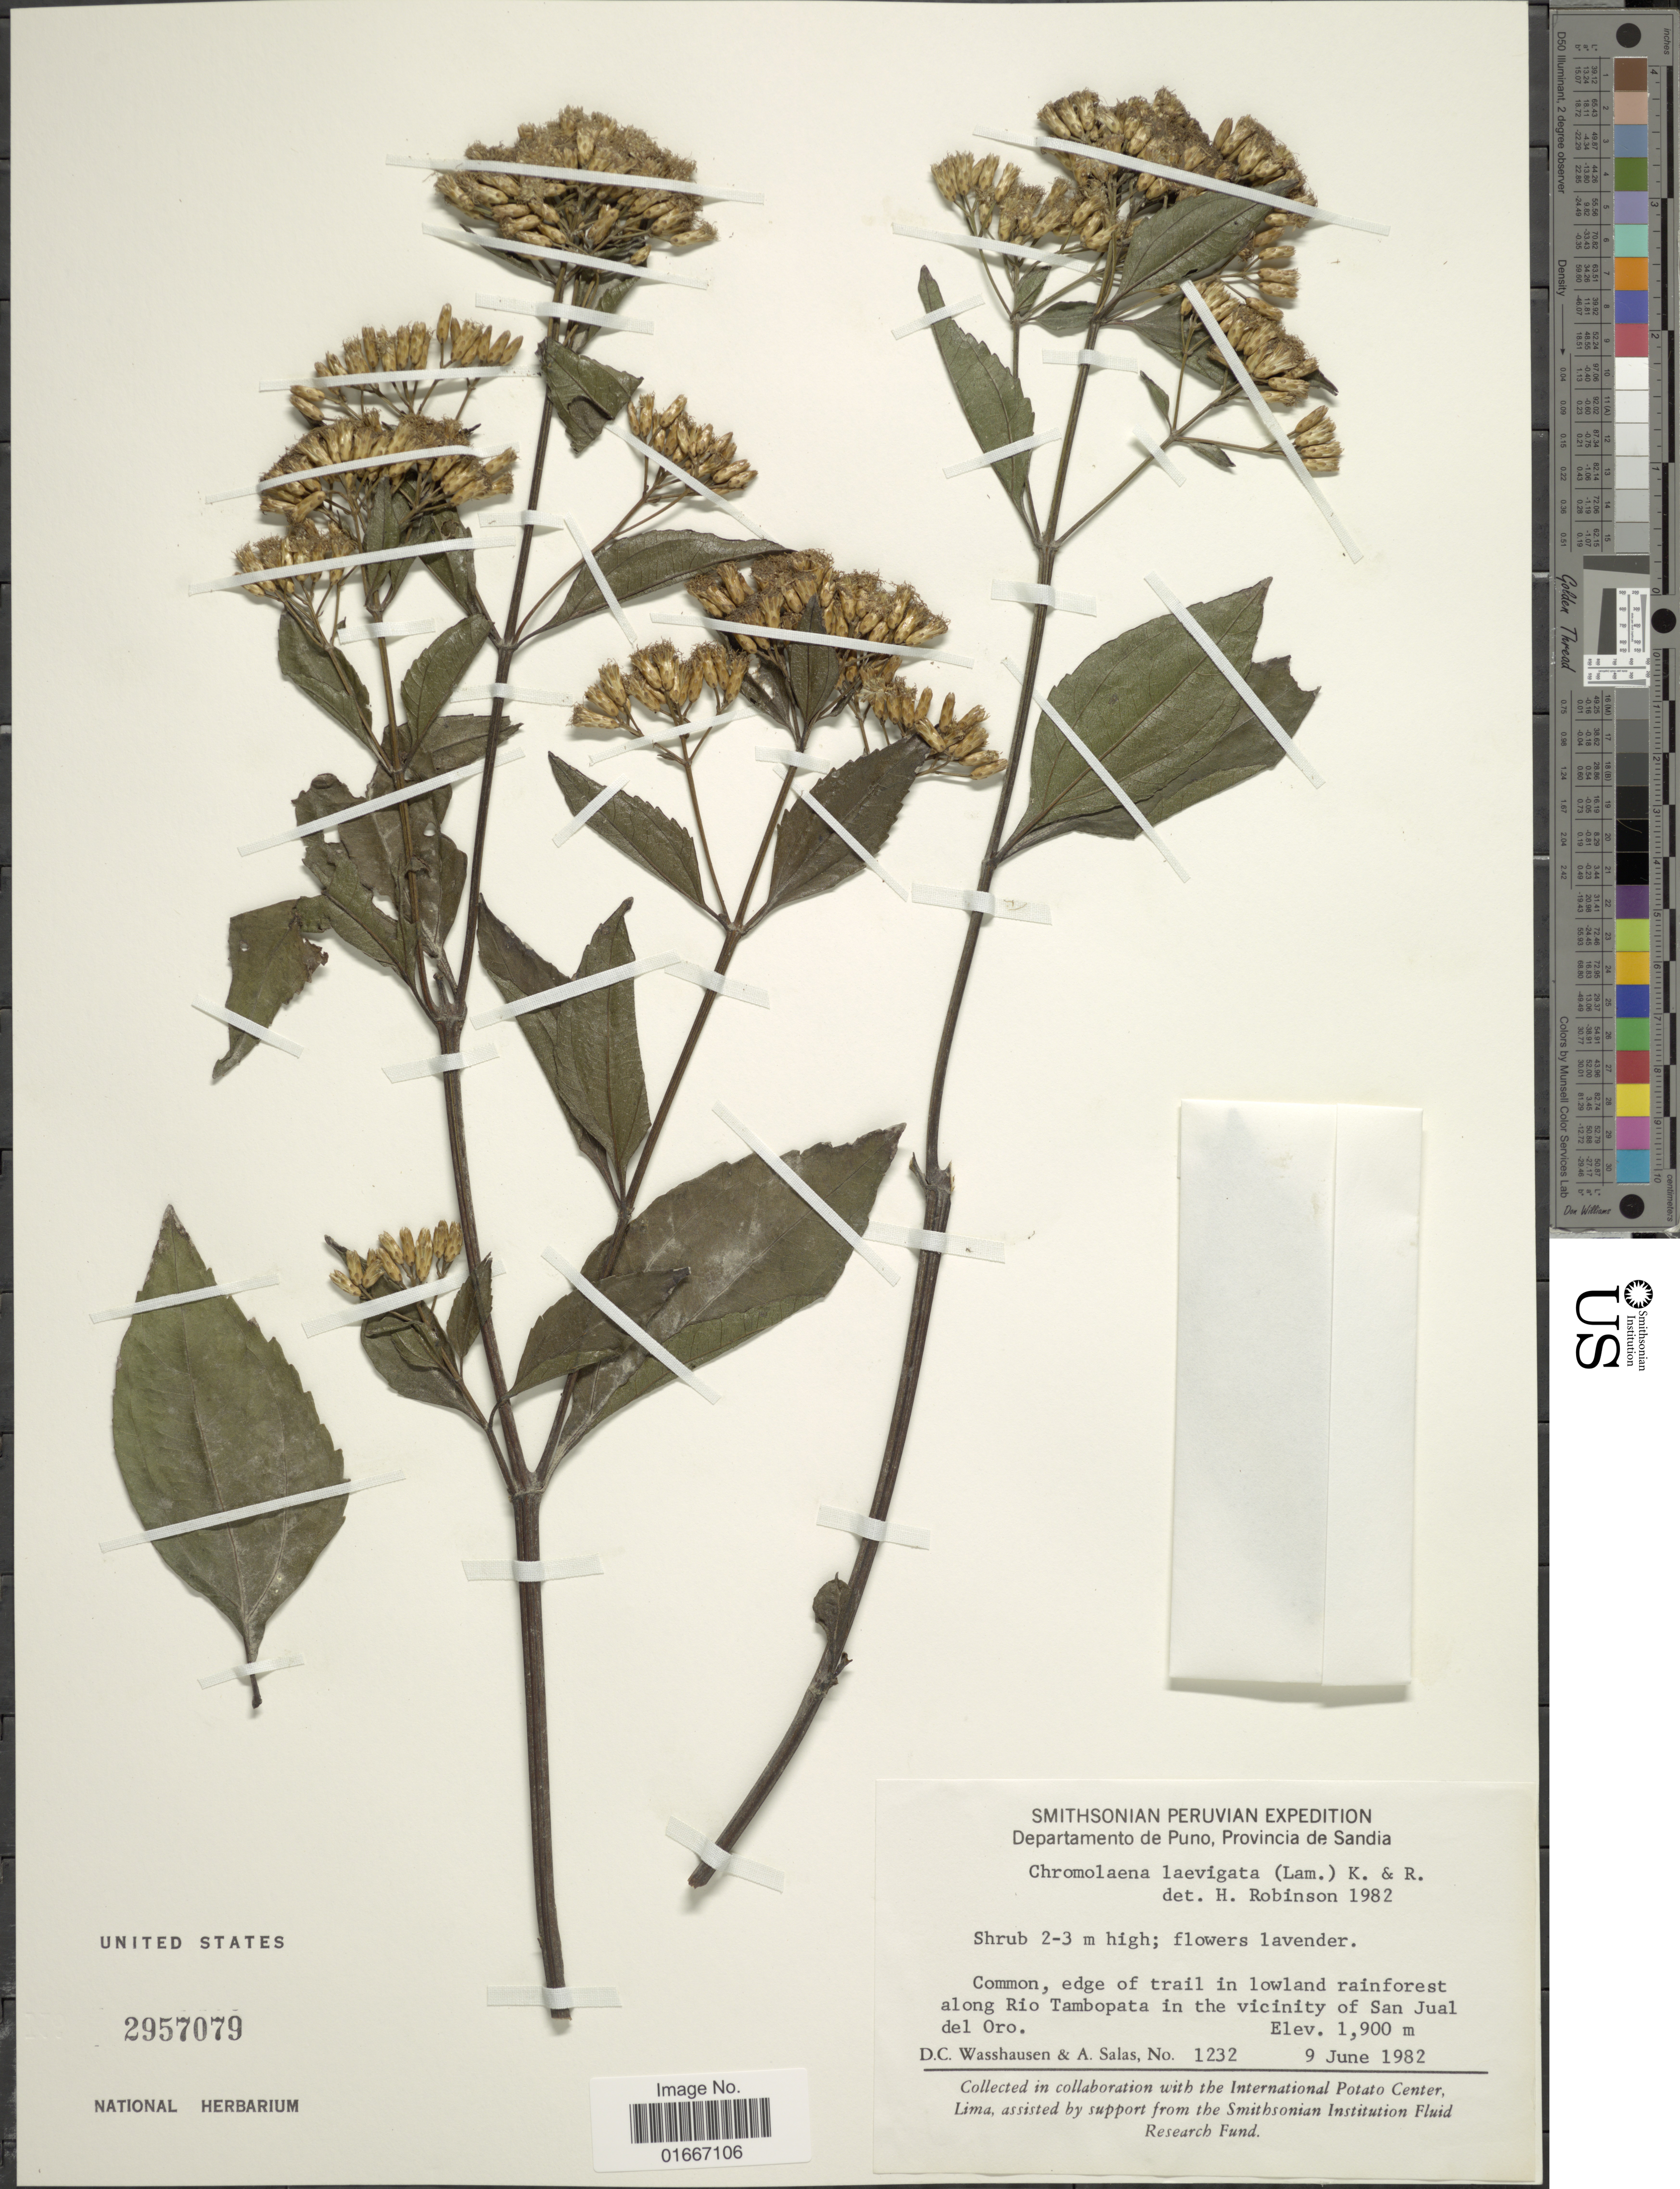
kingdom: Plantae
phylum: Tracheophyta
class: Magnoliopsida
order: Asterales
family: Asteraceae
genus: Chromolaena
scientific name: Chromolaena laevigata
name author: (Lam.) R.M. King & H. Rob.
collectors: D. C. Wasshausen & A. Salas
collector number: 1232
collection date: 1982-06-09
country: Peru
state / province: Puno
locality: Provincia de Sandia.edge of trail in lowland rainforest along Rio Tambopata in the vicinity of San Jual del Oro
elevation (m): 1900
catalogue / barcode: US 2957079